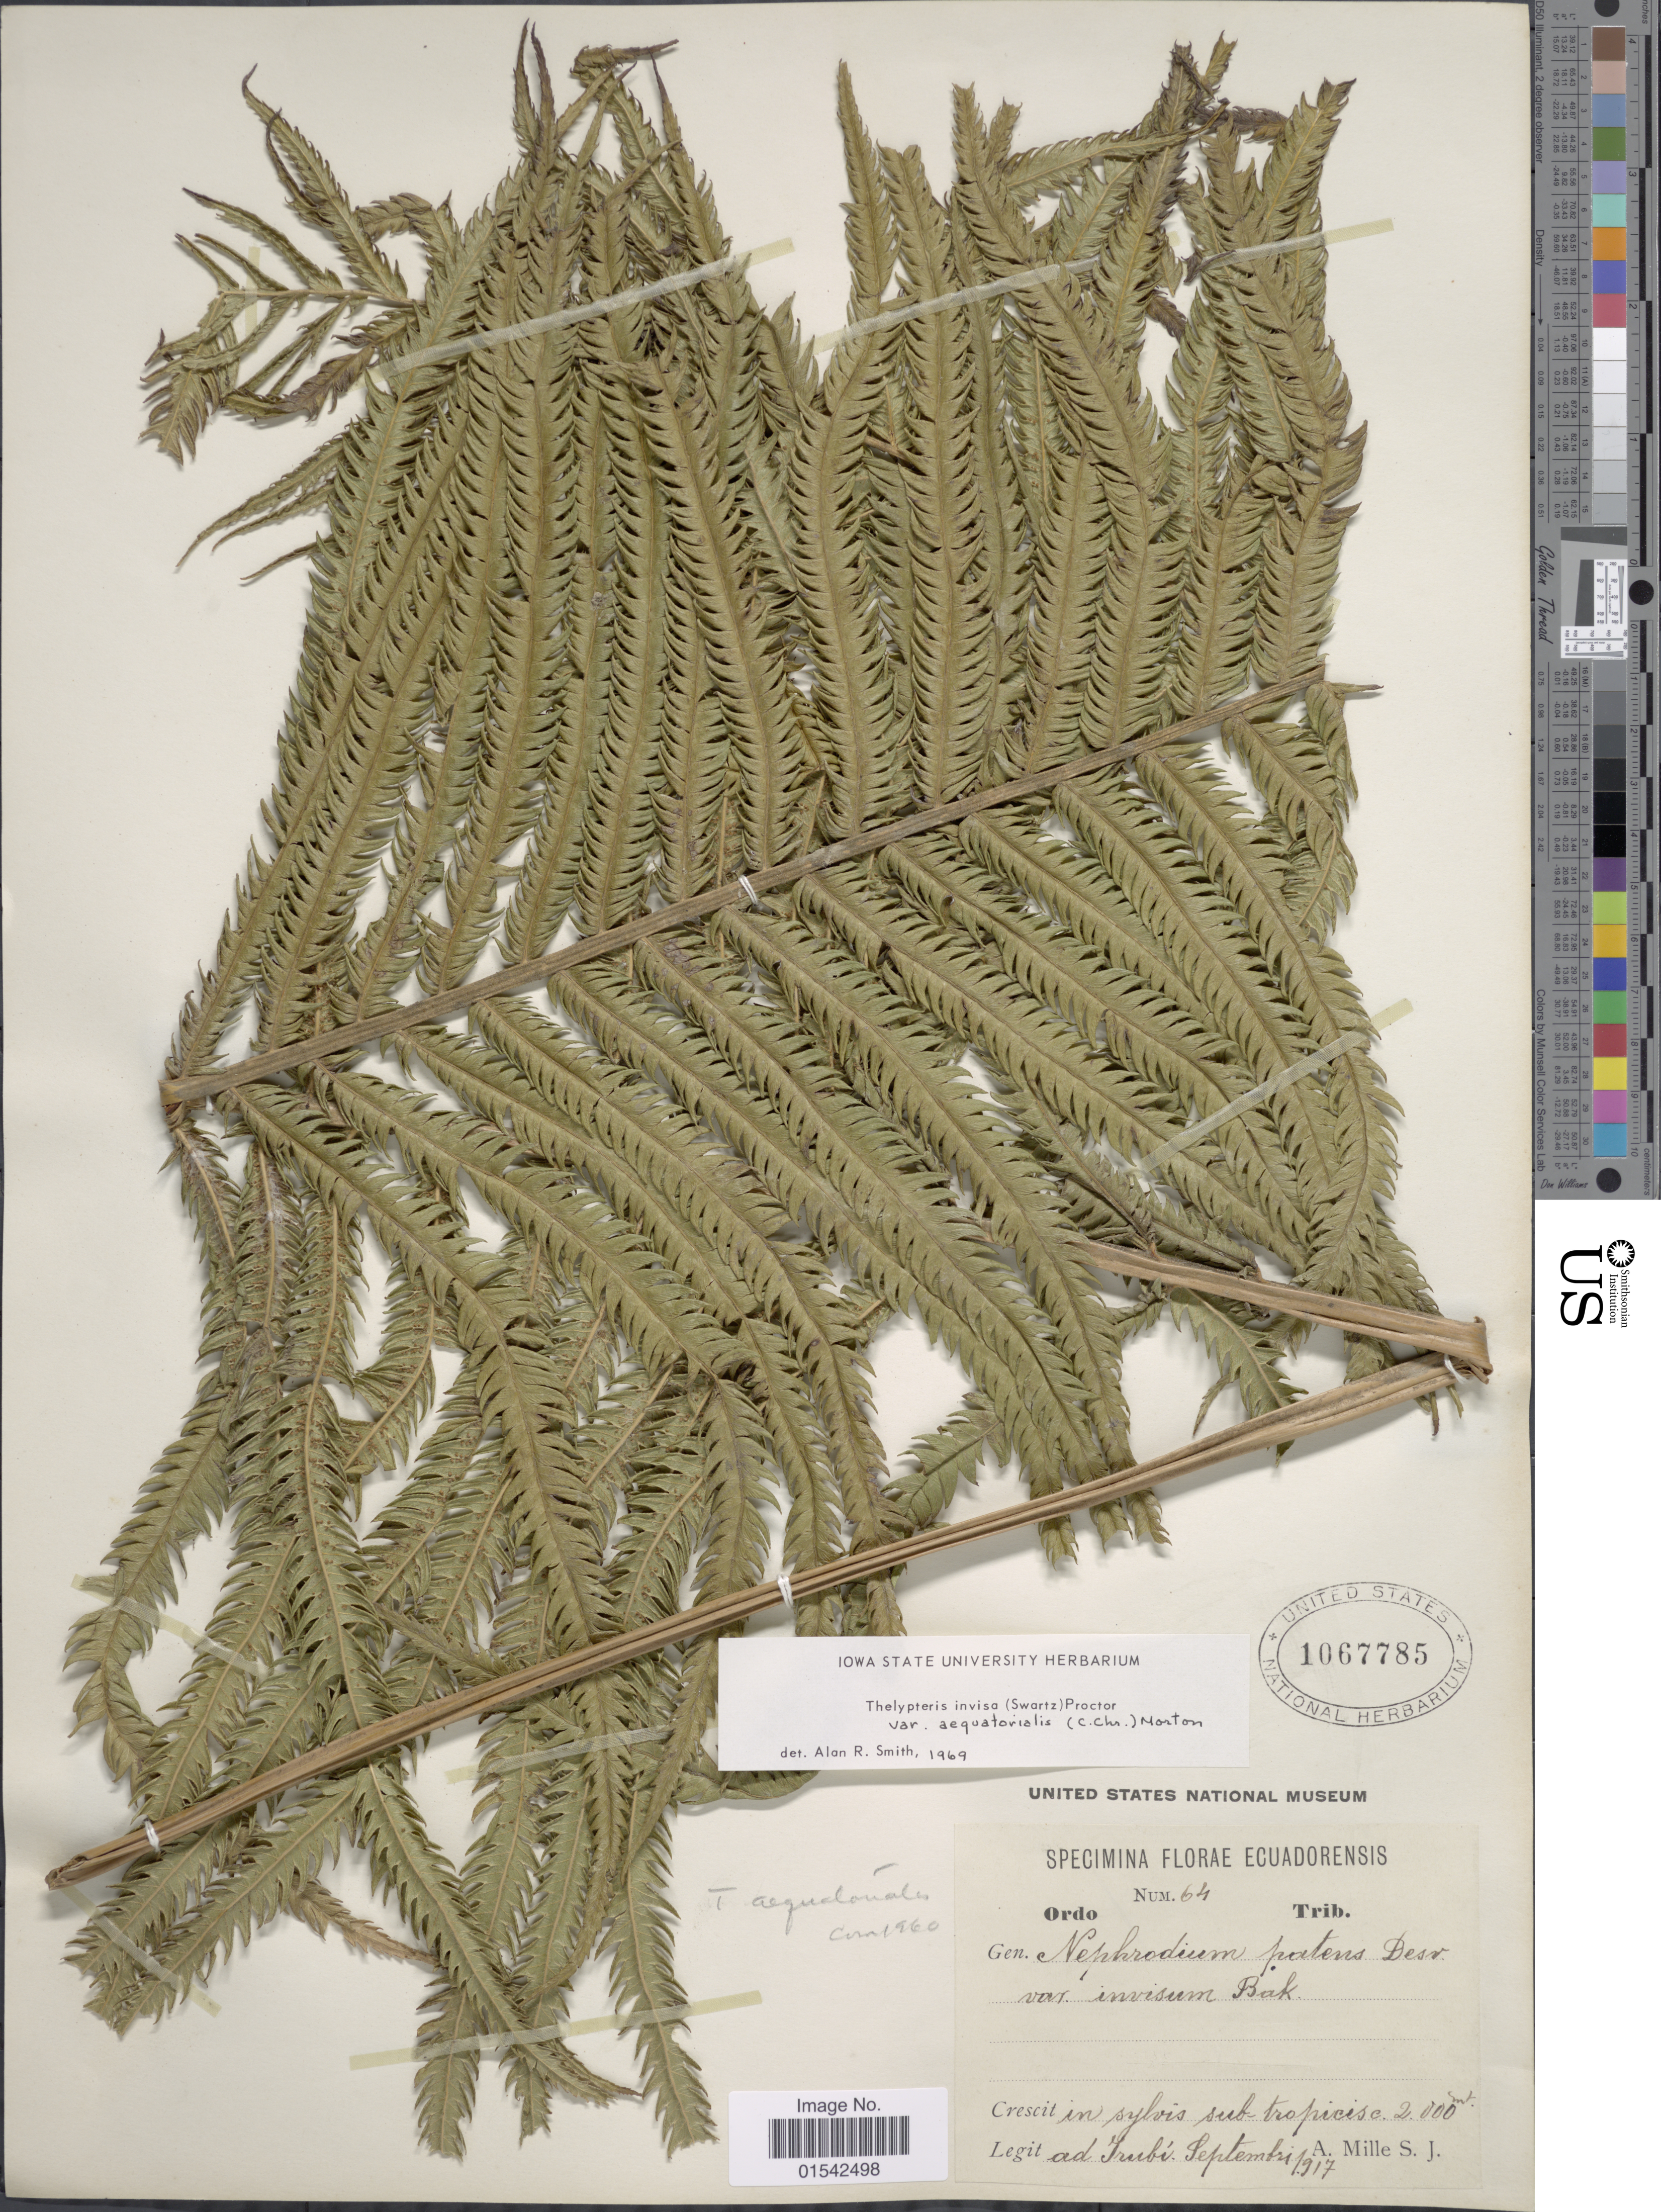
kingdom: Plantae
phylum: Tracheophyta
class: Polypodiopsida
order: Polypodiales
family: Thelypteridaceae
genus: Cyclosorus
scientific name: Cyclosorus grandis (A.R. Sm.) comb. nov., ined 2015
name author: (A.R. Sm.)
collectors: A. Mille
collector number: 64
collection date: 1917-09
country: Ecuador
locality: In sylvis sub. tropicisc ad Trubí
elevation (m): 2000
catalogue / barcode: US 1067785